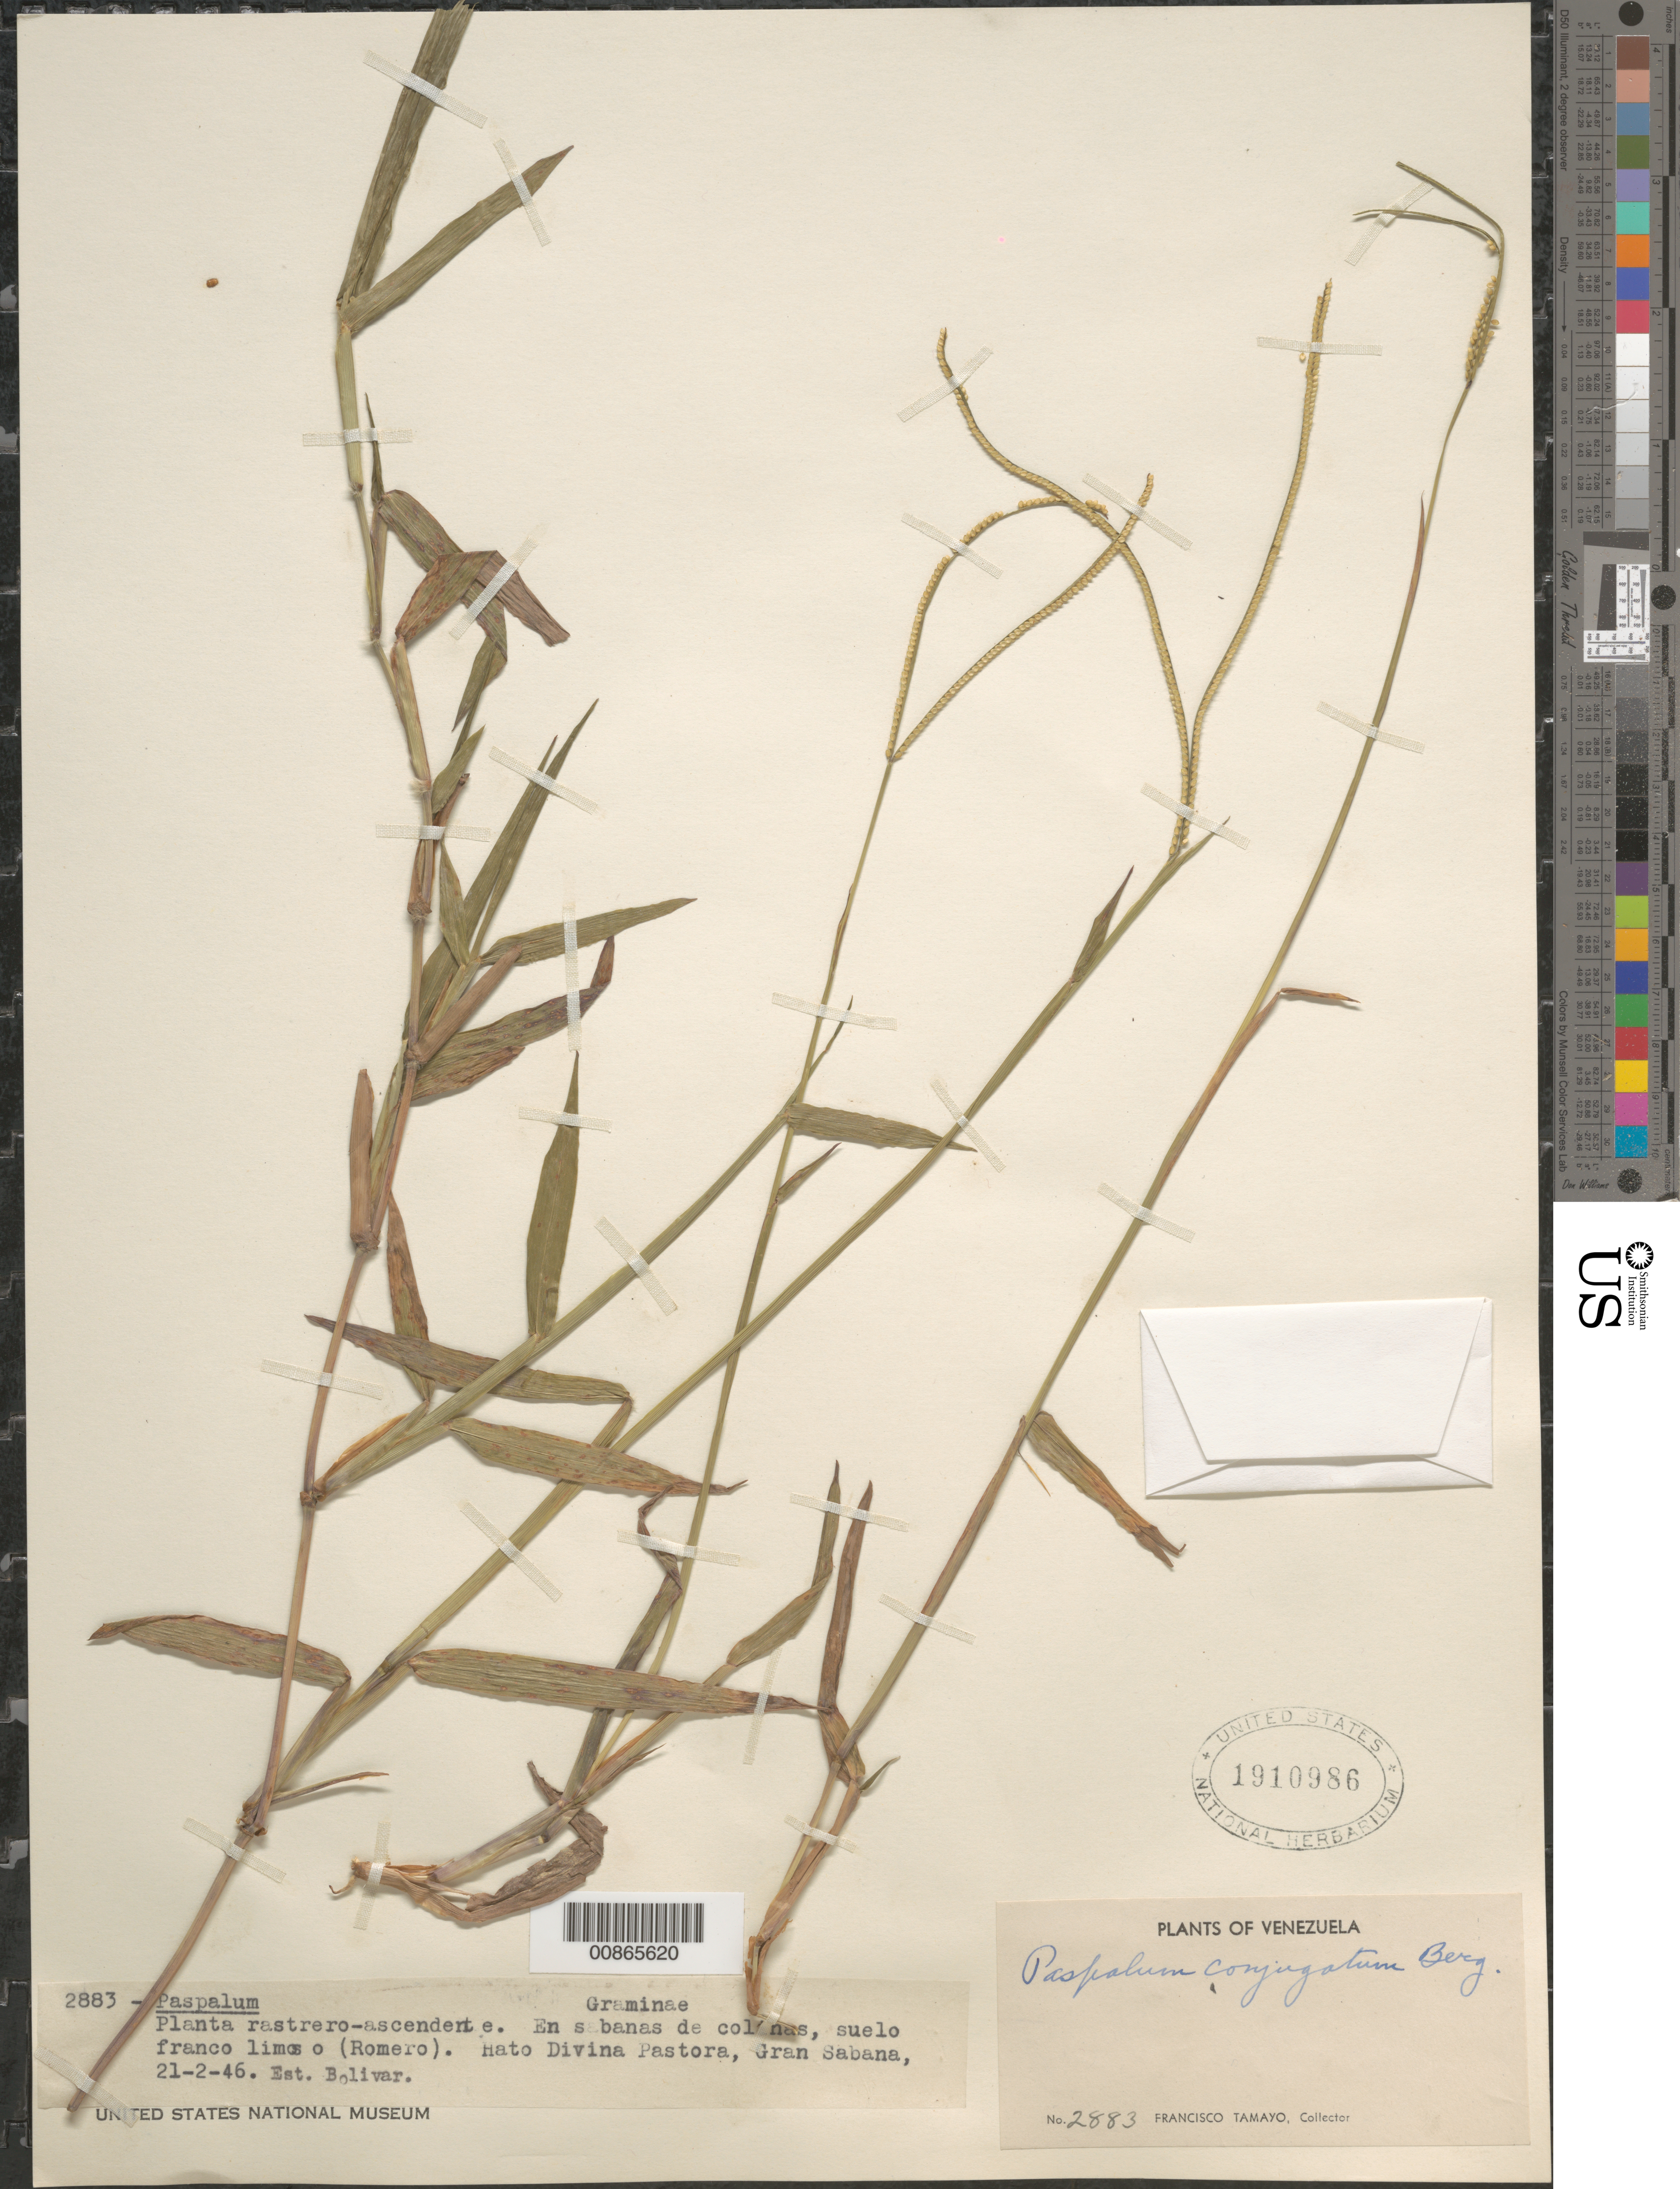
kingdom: Plantae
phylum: Tracheophyta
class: Liliopsida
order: Poales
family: Poaceae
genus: Paspalum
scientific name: Paspalum conjugatum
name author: P.J. Bergius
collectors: F. Tamayo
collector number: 2883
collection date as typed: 21-Feb-46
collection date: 1946-02-21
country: Venezuela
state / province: Bolívar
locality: Gran Sabana, Hato Divina Pastora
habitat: Sabanas de colonas, suelo franco limos o (Romero)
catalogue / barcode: US 1910986